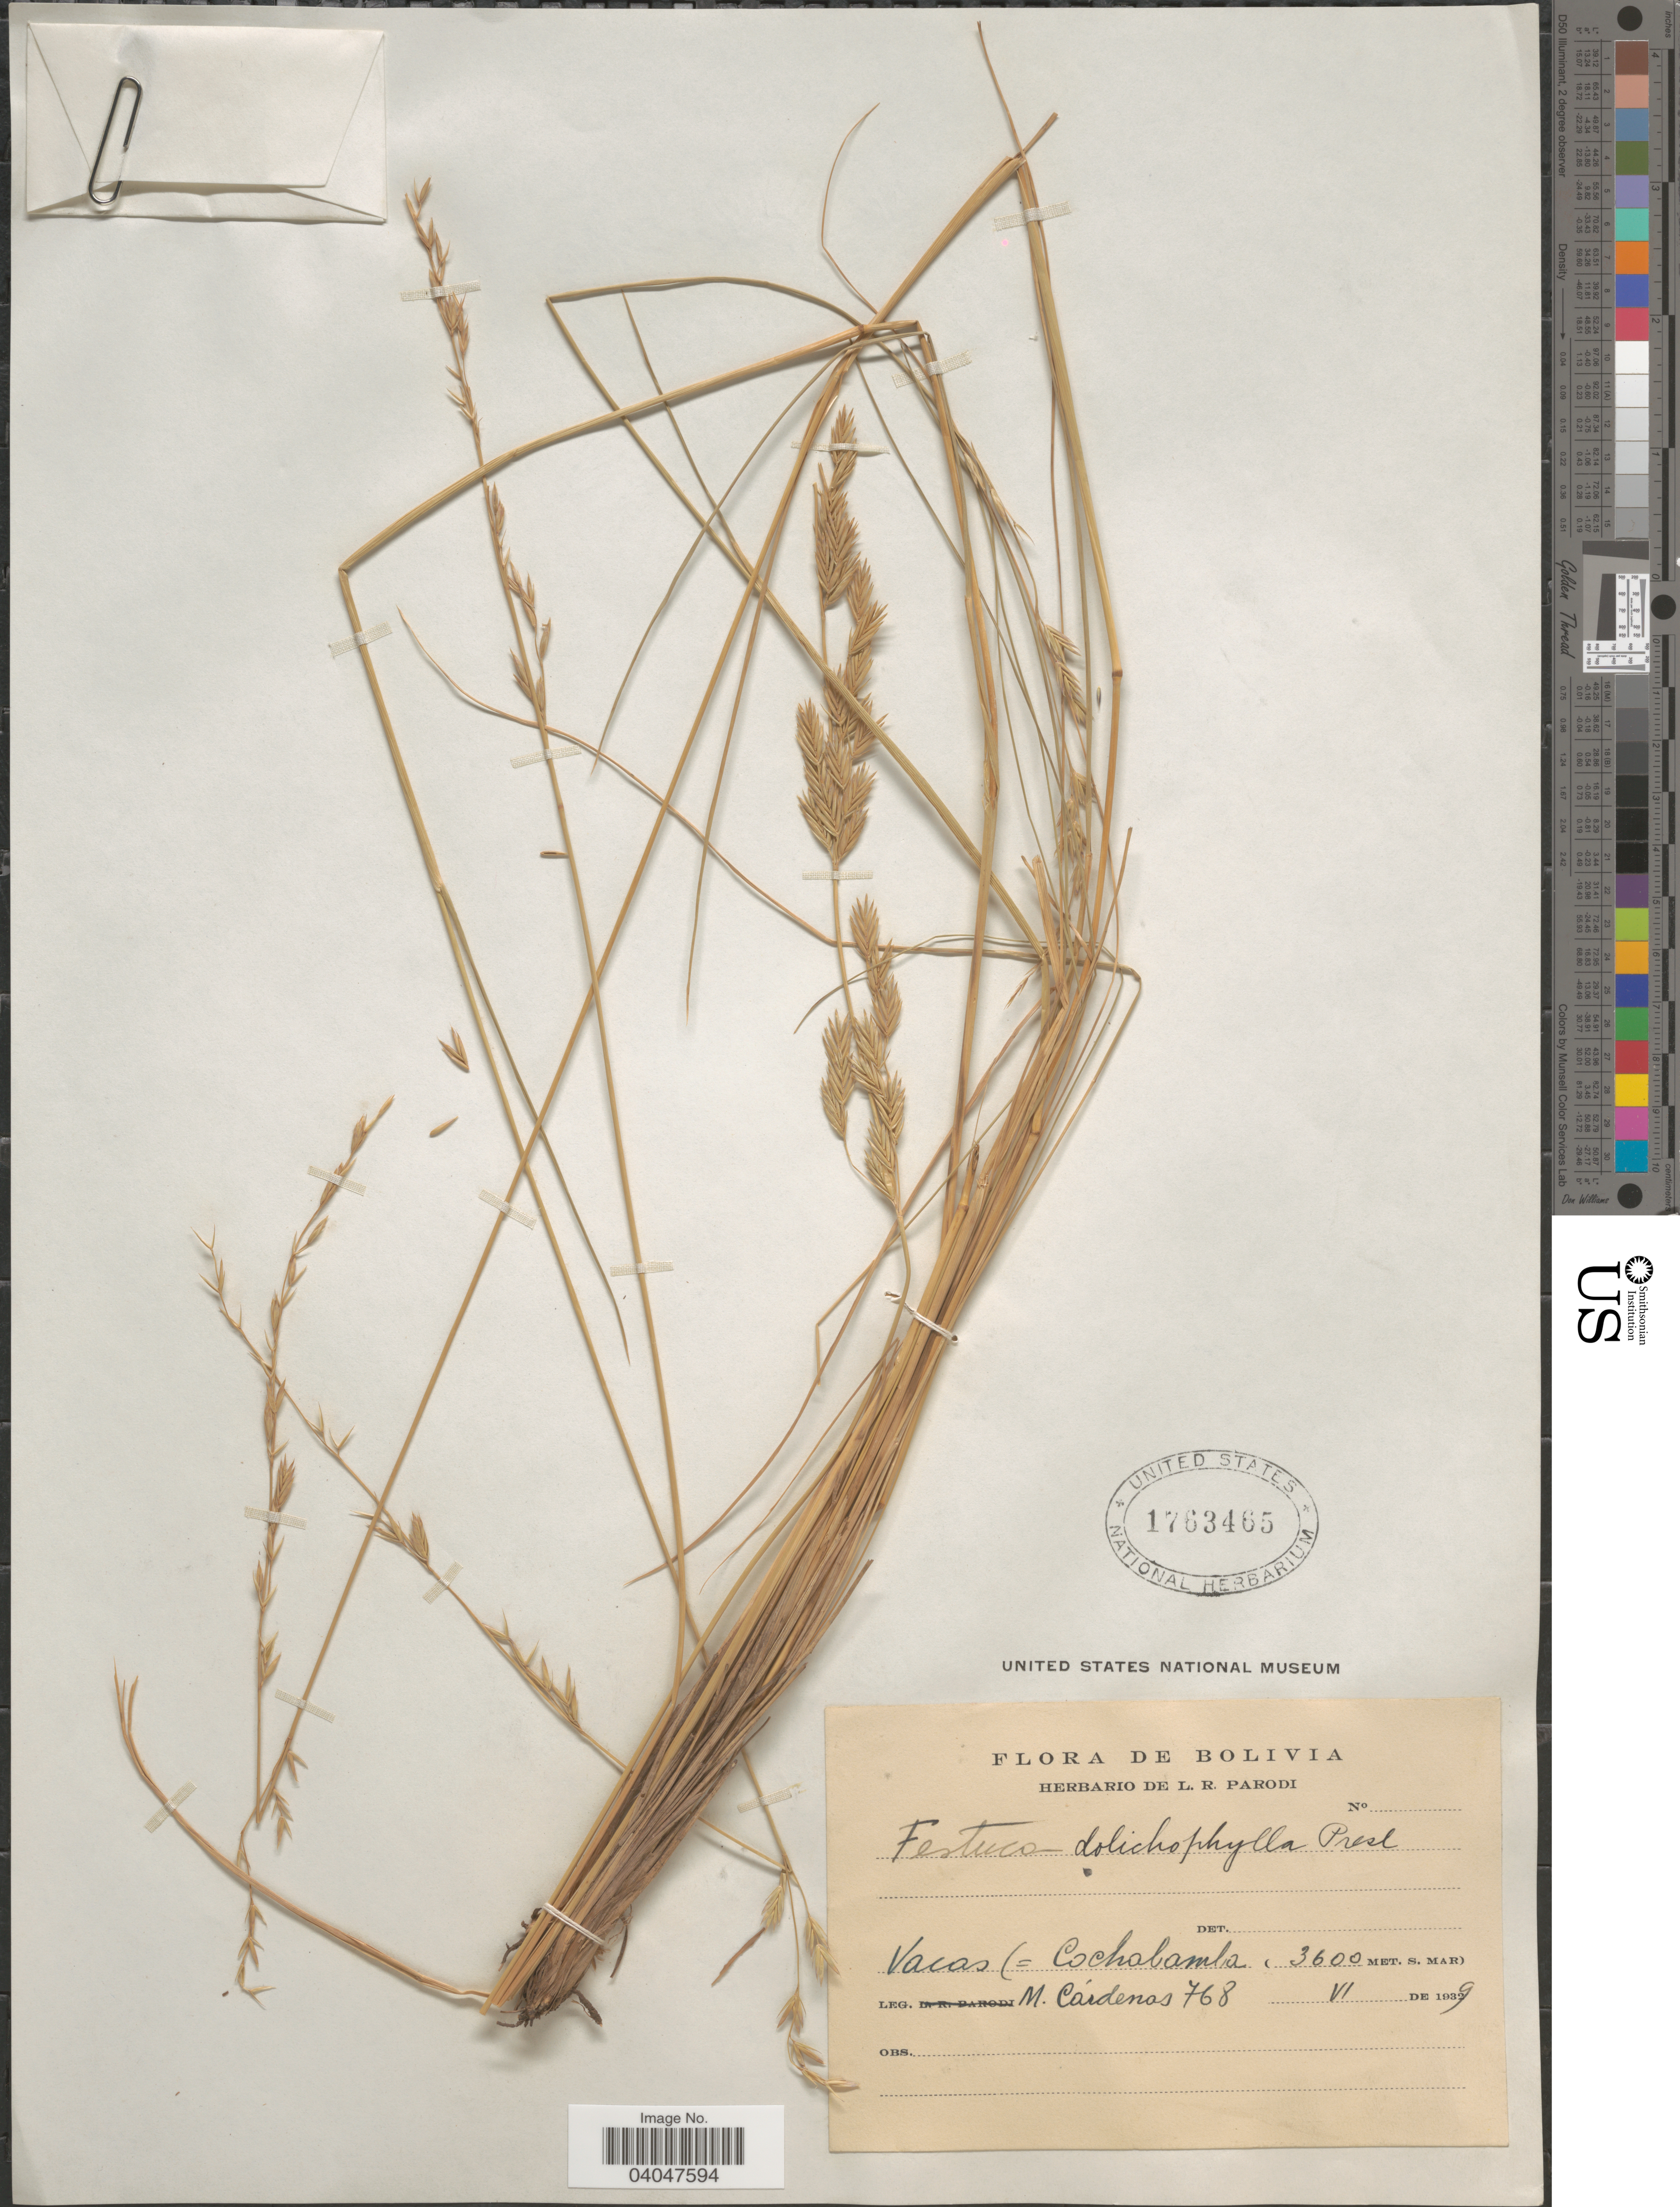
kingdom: Plantae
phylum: Tracheophyta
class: Liliopsida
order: Poales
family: Poaceae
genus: Festuca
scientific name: Festuca dolichophylla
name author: J. Presl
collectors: M. Cárdenas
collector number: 768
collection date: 1939-06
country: Bolivia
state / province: Cochabamba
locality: Vacas.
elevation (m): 3600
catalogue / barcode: US 1763465